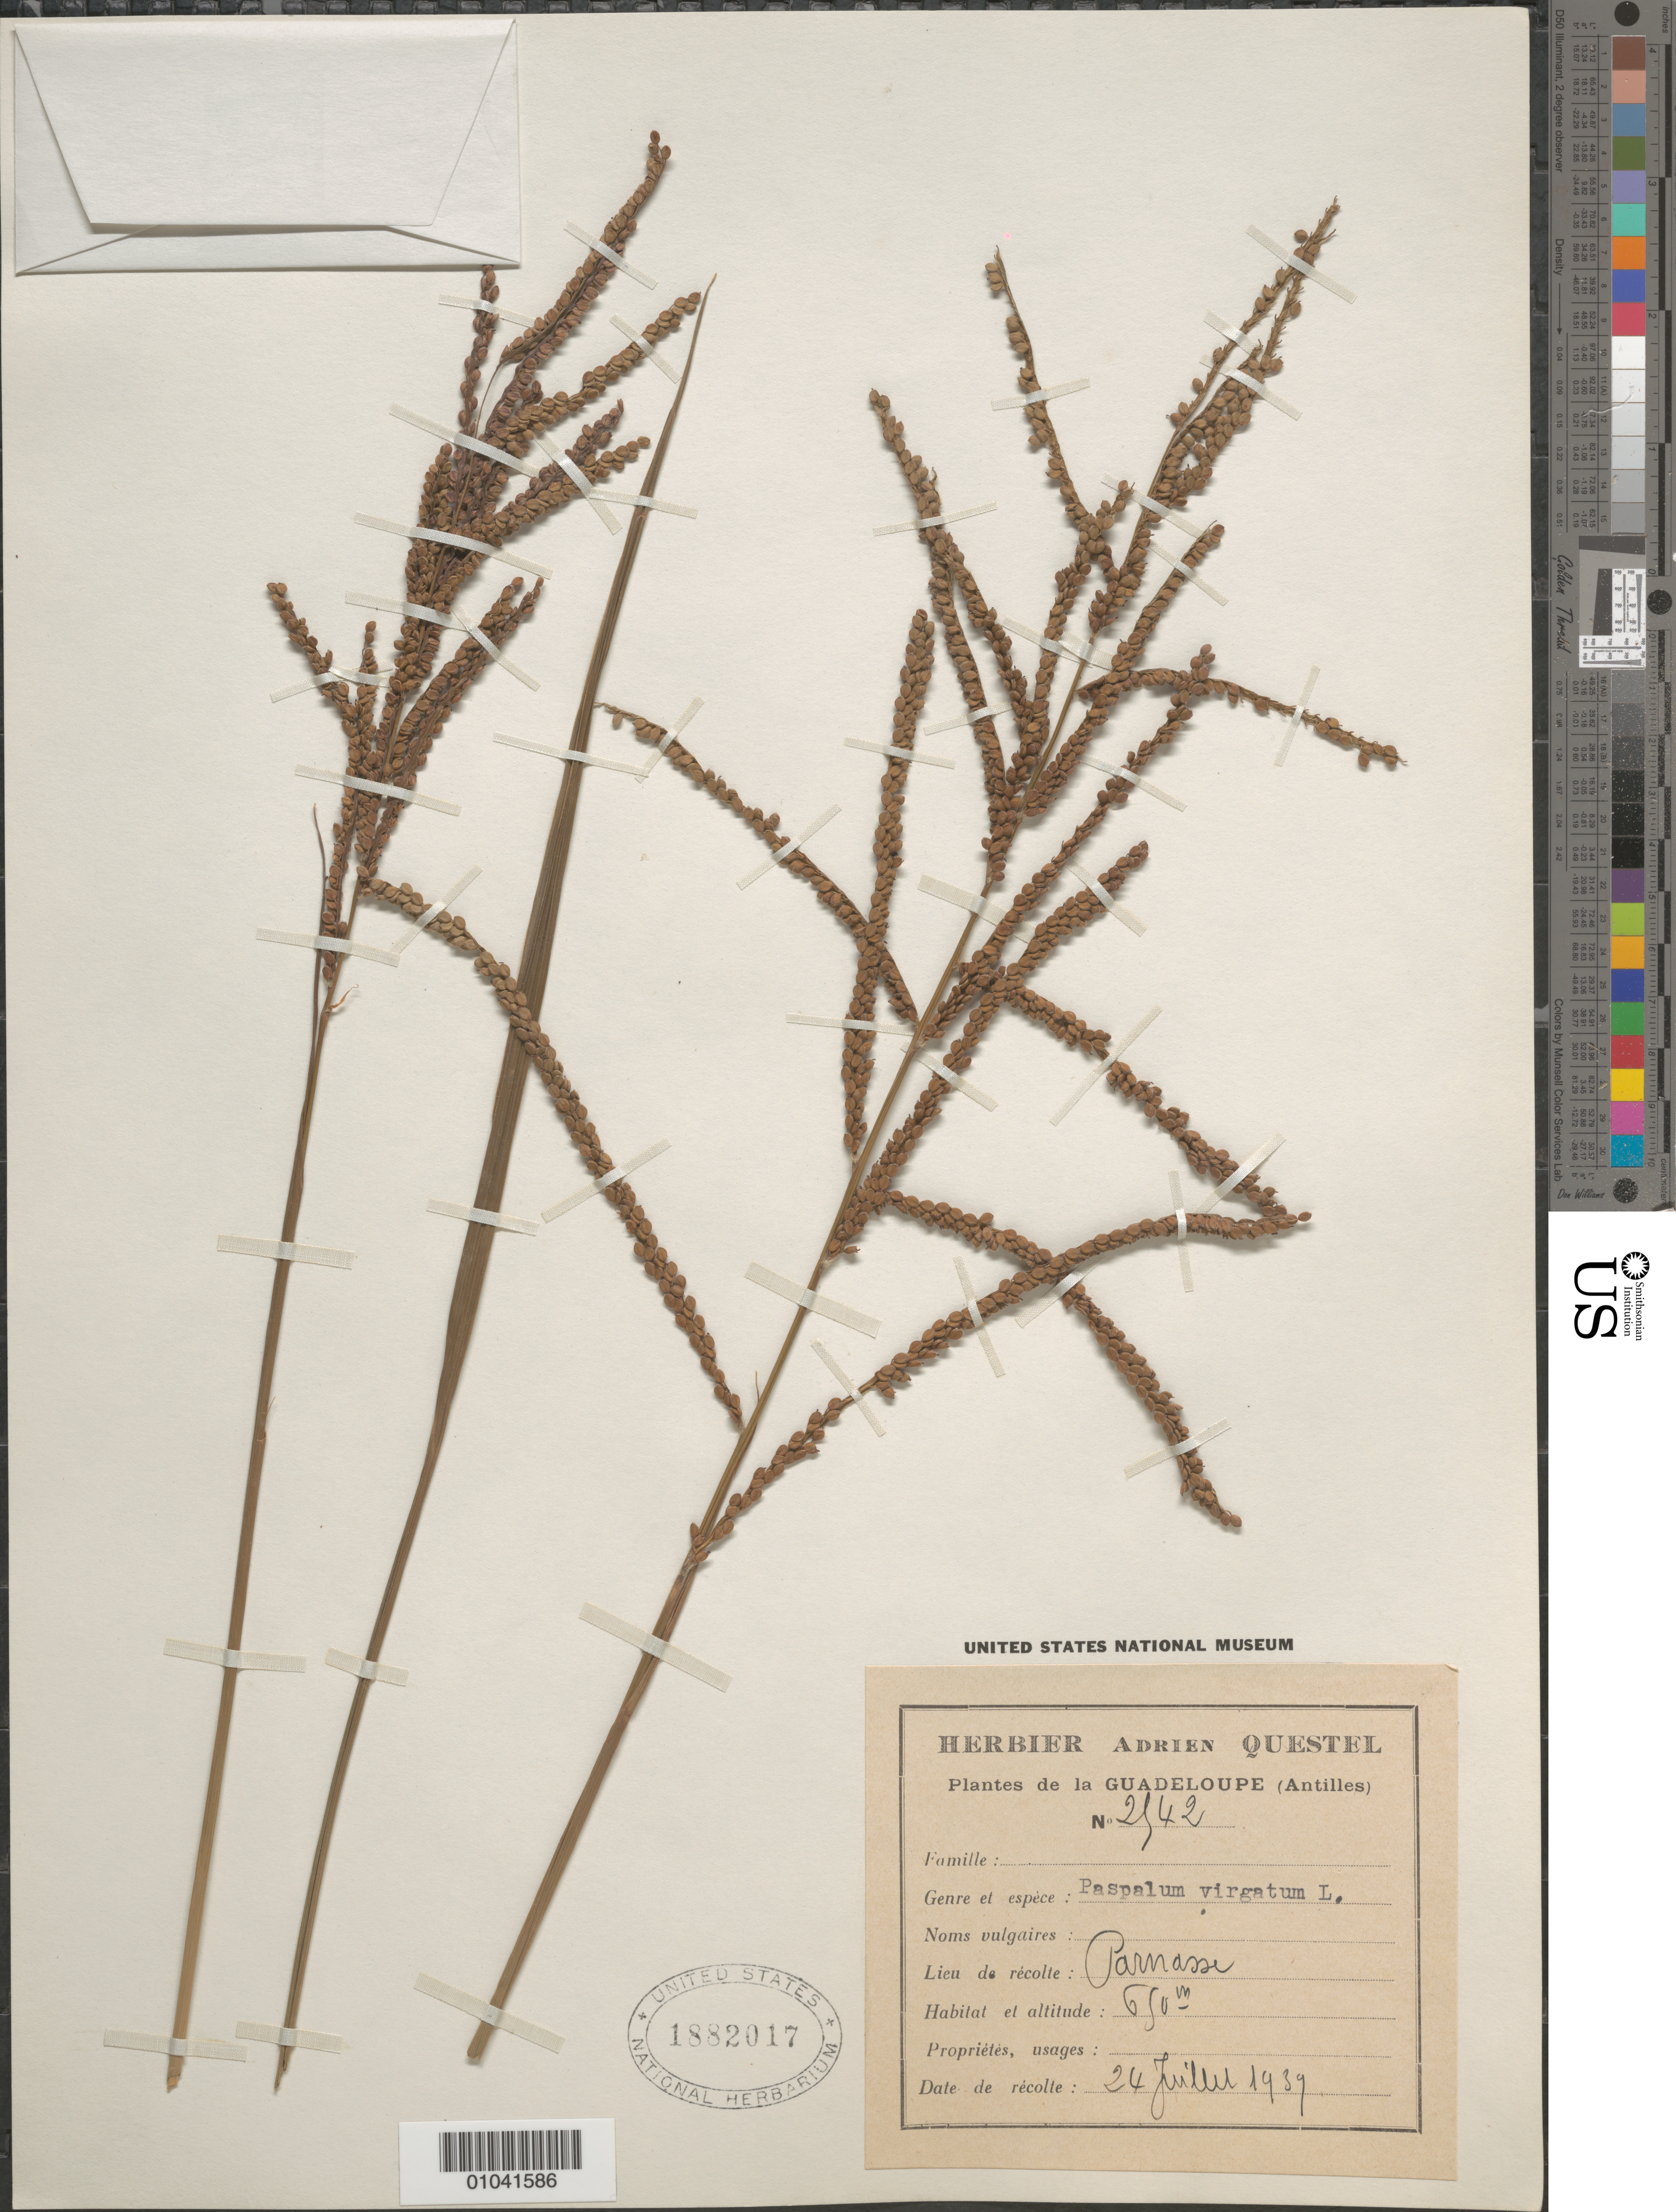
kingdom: Plantae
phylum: Tracheophyta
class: Liliopsida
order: Poales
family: Poaceae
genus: Paspalum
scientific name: Paspalum virgatum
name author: L.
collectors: A. Questel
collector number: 2942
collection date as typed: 24 Jul 1939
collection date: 1939-07-24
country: Guadeloupe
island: Basse Terre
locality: Parnasse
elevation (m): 650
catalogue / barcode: US 1882017